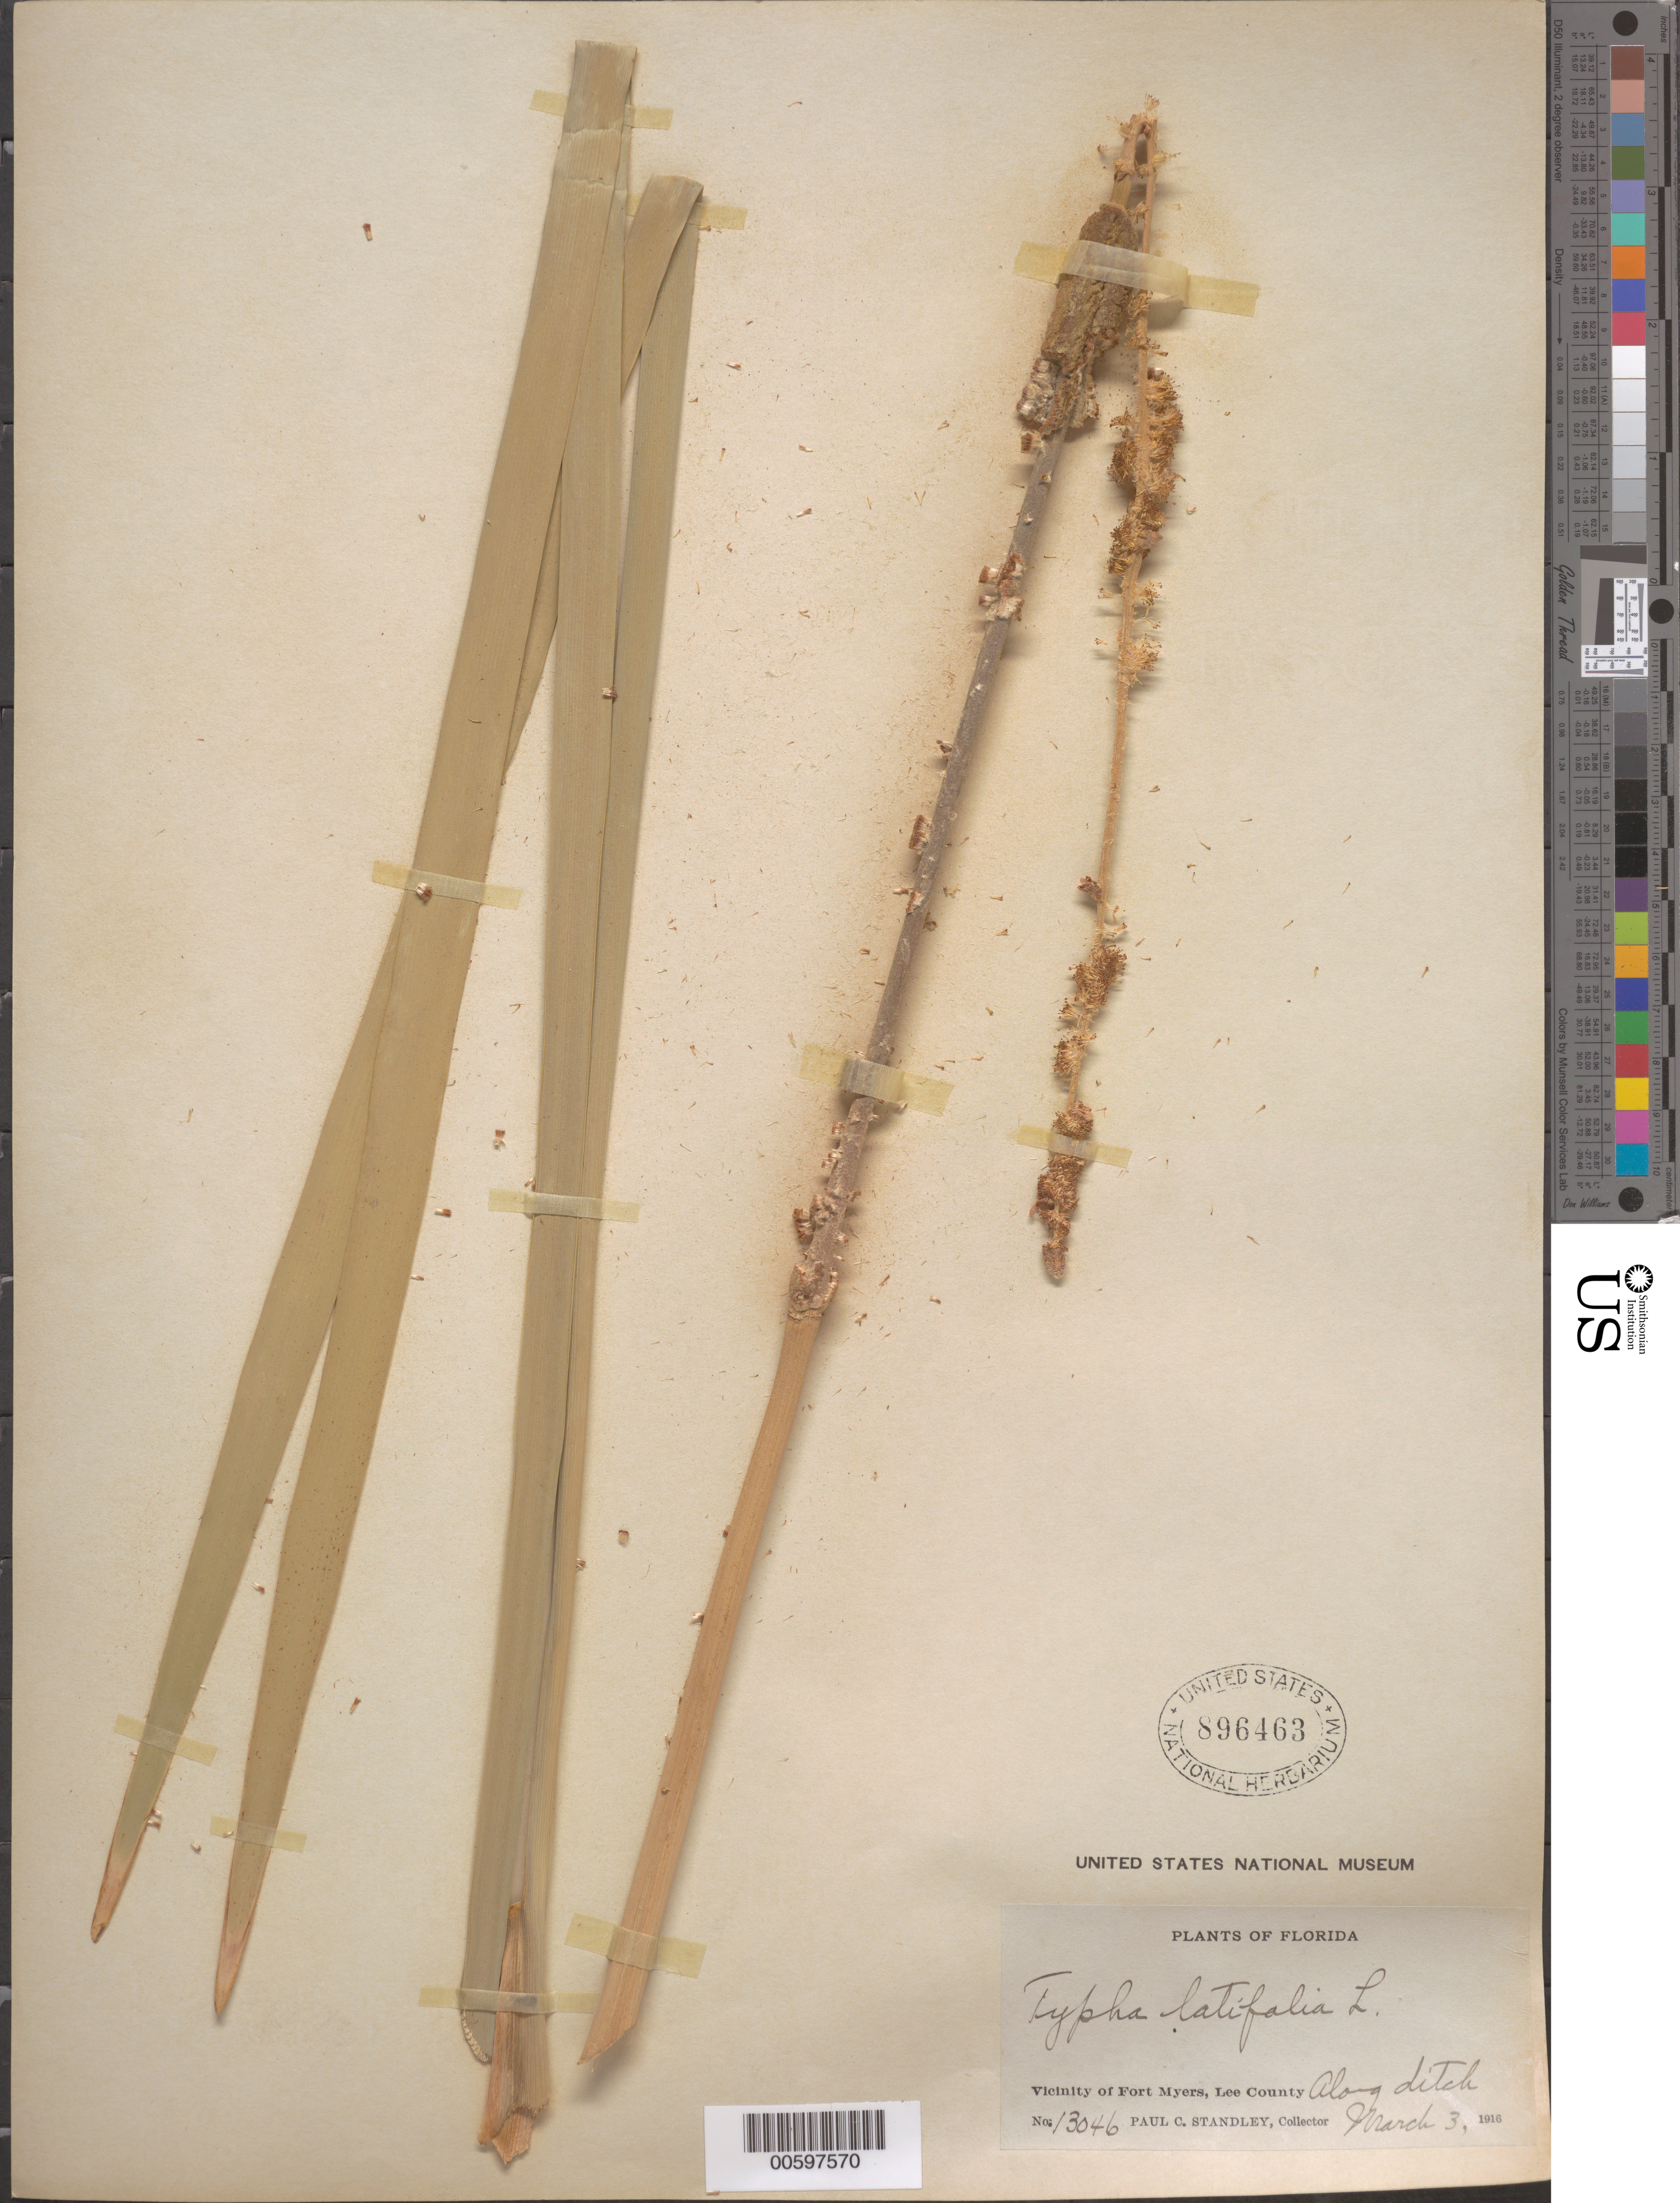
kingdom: Plantae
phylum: Tracheophyta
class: Liliopsida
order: Poales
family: Typhaceae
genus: Typha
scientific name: Typha latifolia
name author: L.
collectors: P. C. Standley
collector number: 13046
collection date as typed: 03 Mar 1916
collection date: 1916-03-03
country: United States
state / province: Florida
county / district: Lee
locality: Fort Myers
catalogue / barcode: US 896463